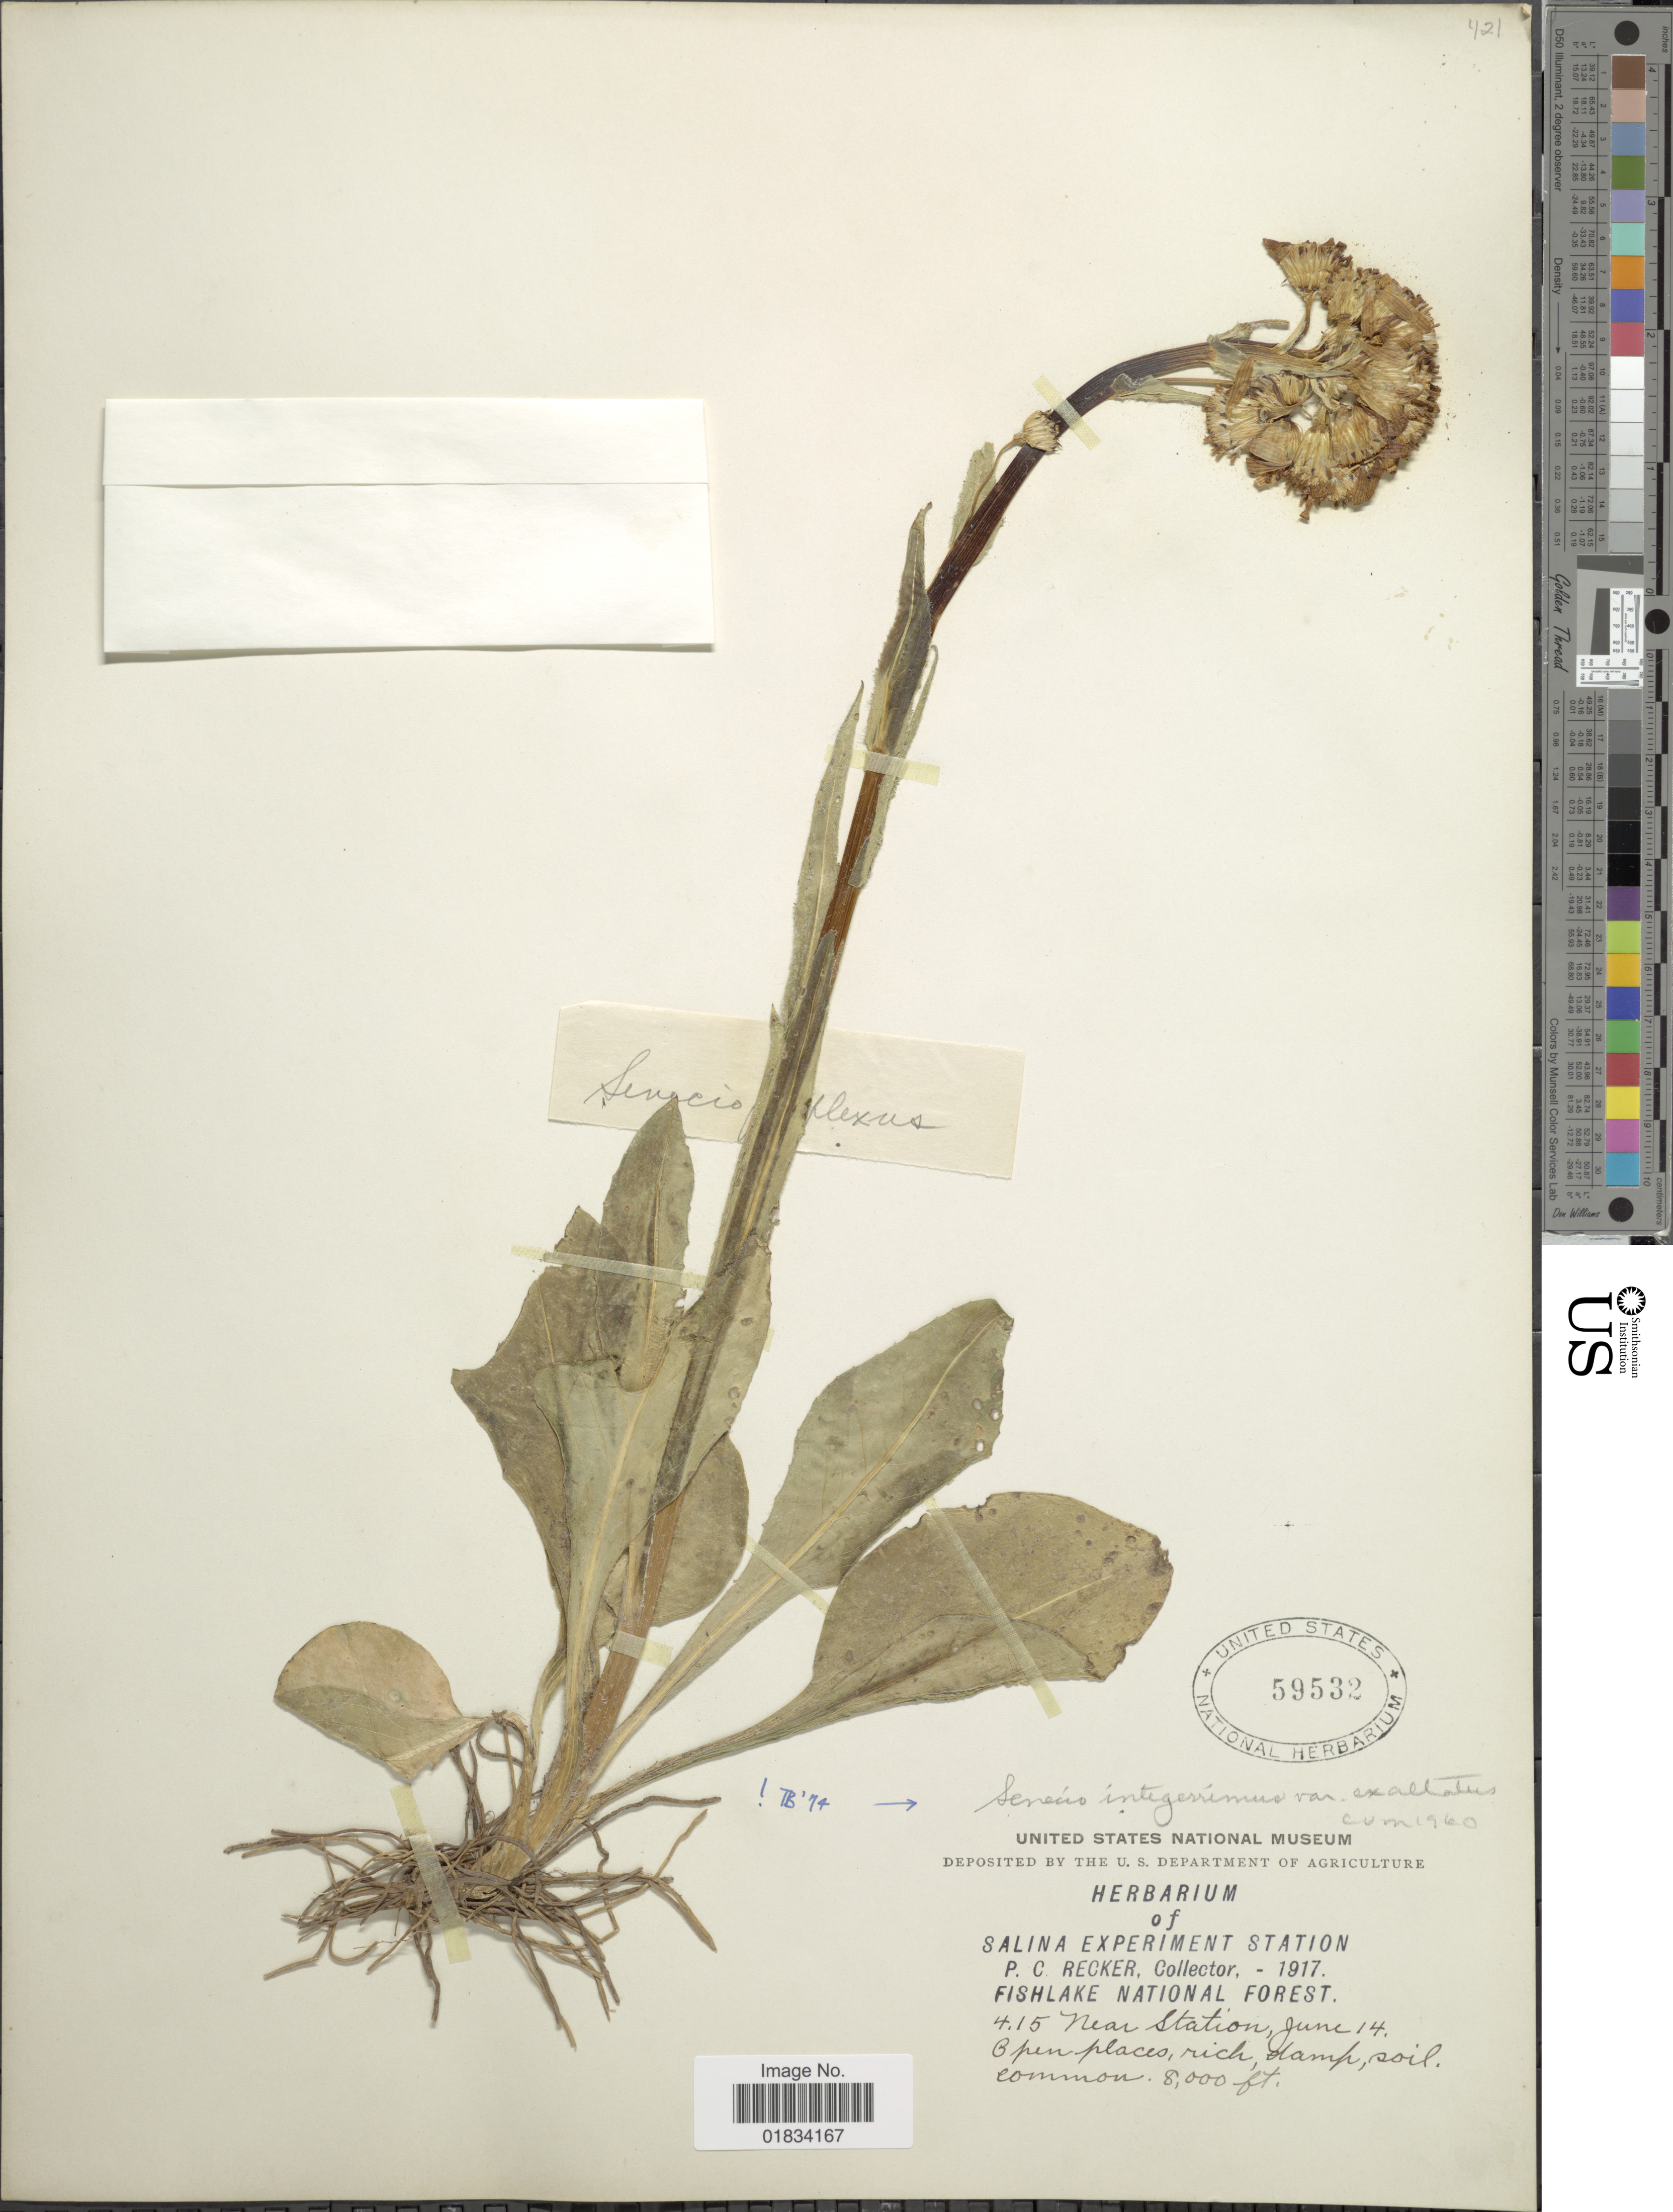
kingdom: Plantae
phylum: Tracheophyta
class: Magnoliopsida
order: Asterales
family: Asteraceae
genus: Senecio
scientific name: Senecio integerrimus var. exaltatus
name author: (Nutt.) Cronq.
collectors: P. Recker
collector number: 415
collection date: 1917-06-14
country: United States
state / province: Utah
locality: Fishlake National Forest, Near Station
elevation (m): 2438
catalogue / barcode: US 59532